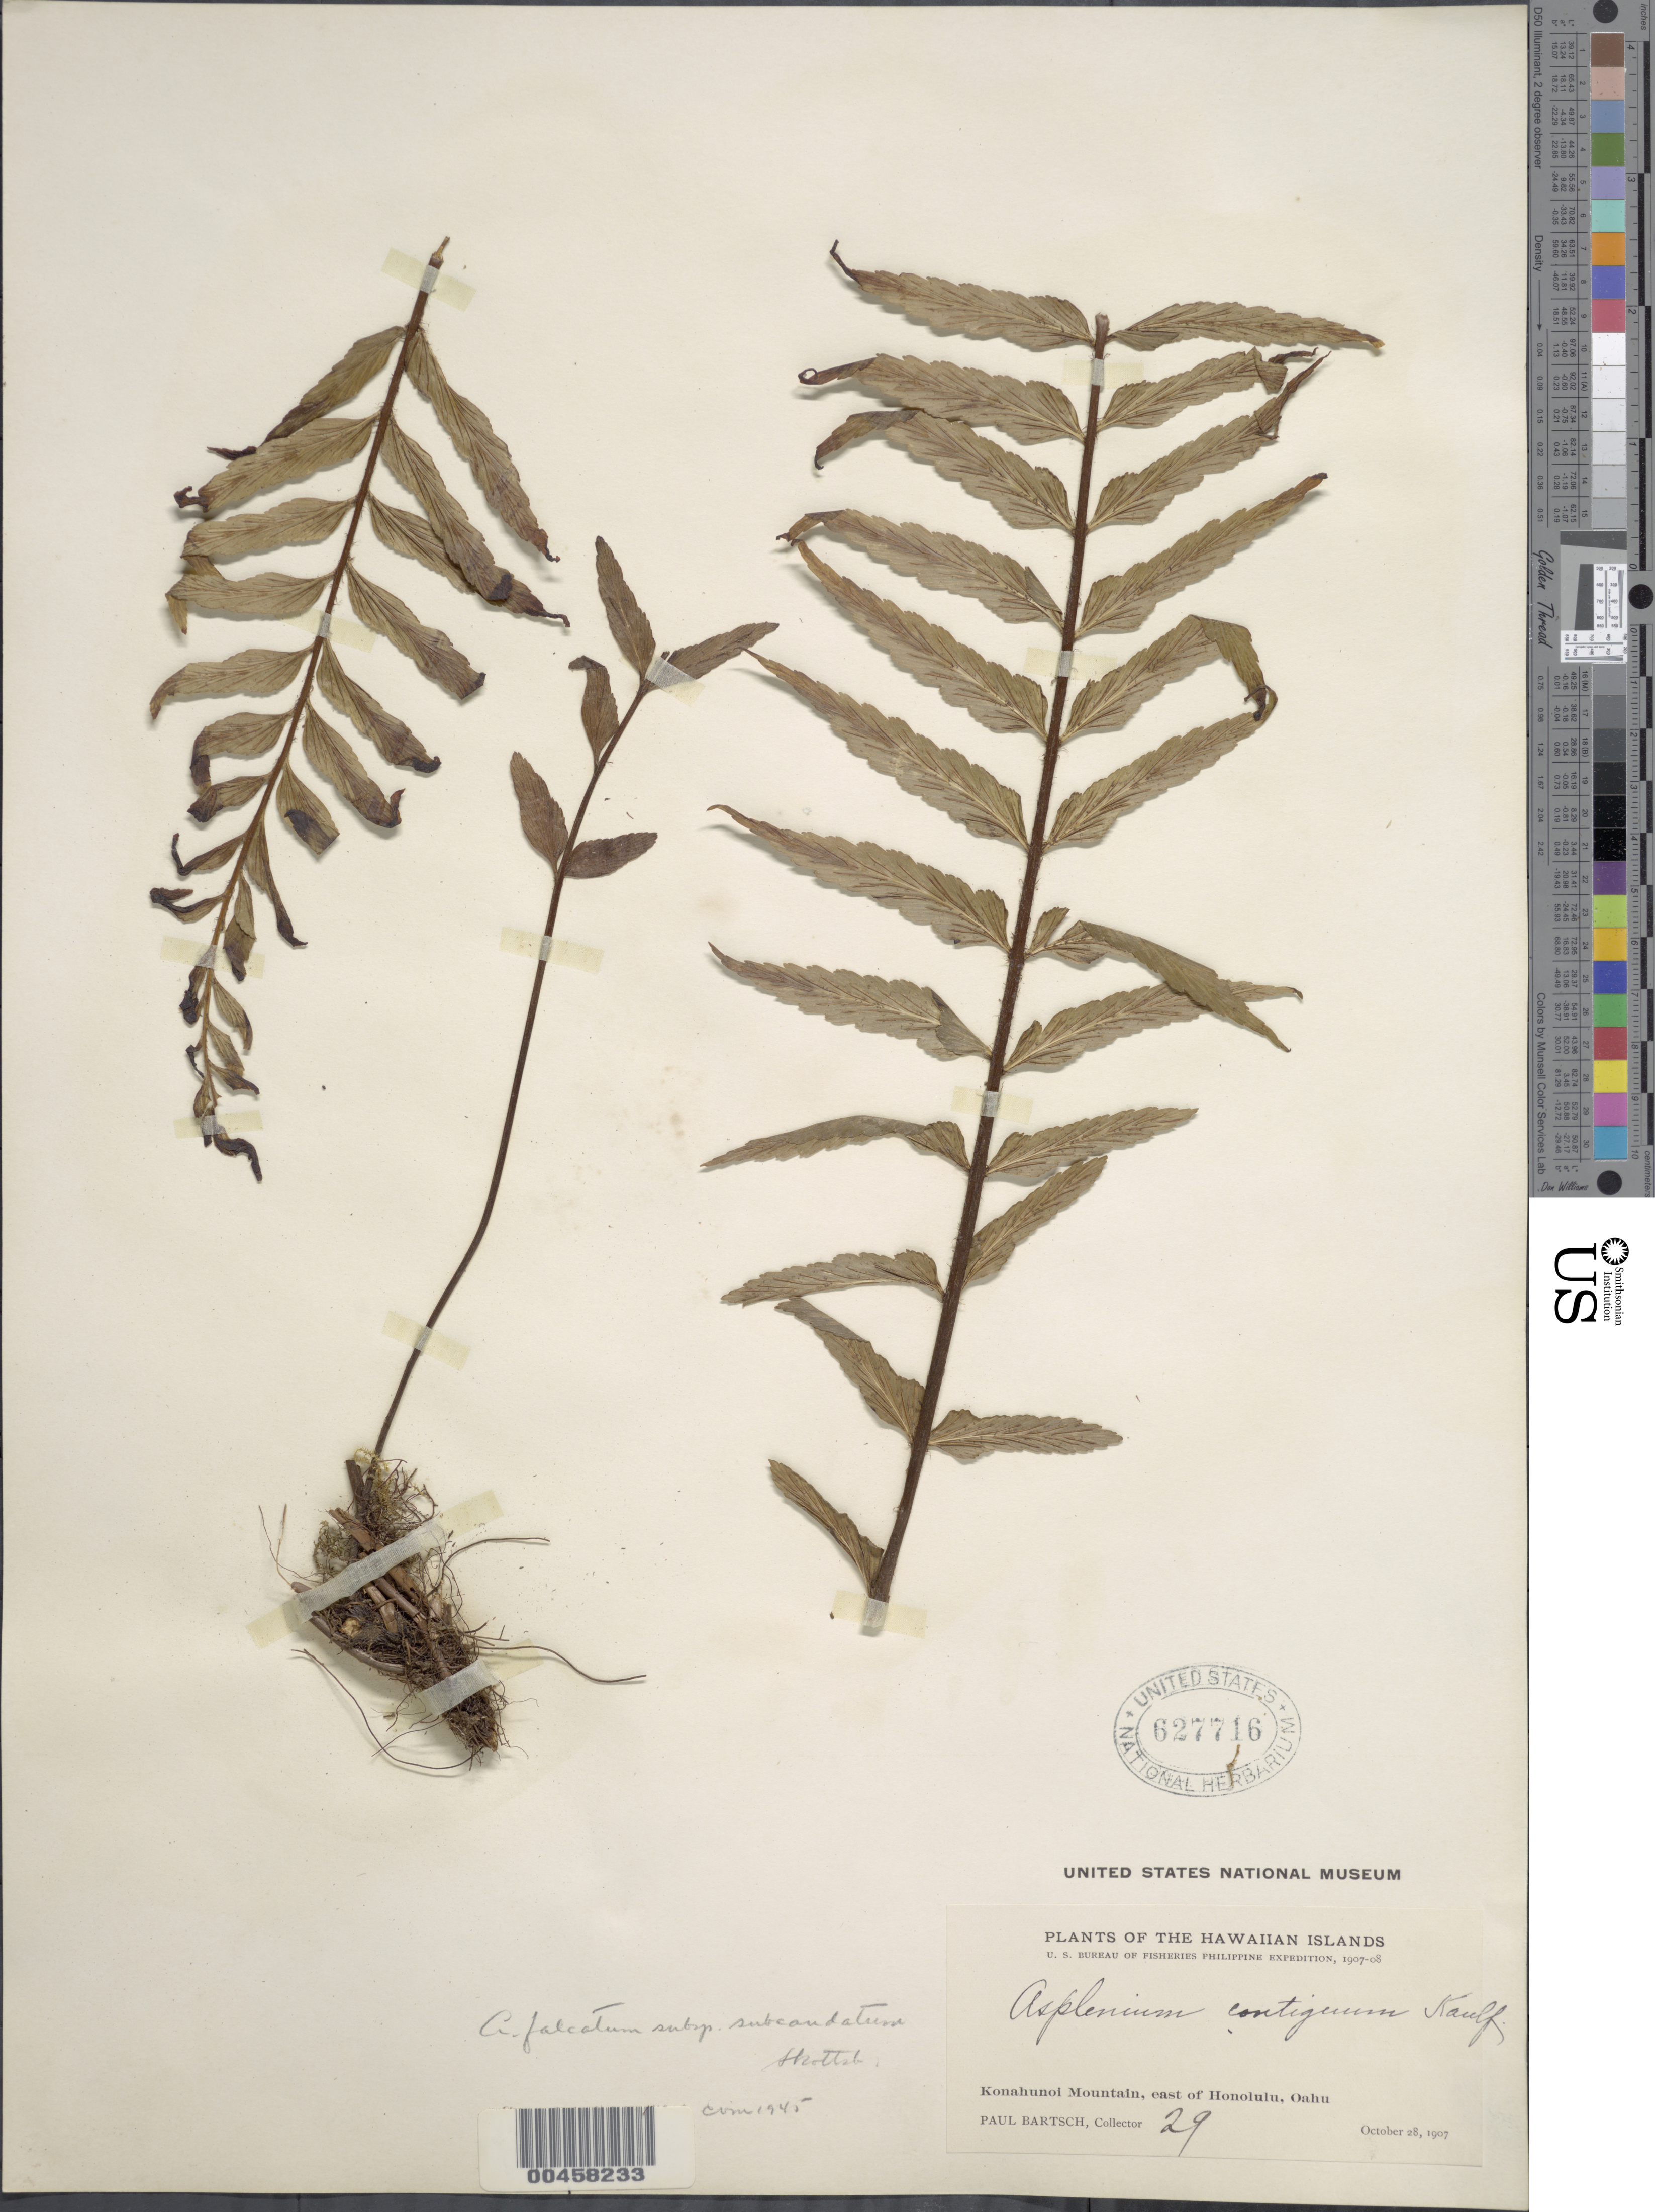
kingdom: Plantae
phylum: Tracheophyta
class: Polypodiopsida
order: Polypodiales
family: Aspleniaceae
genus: Asplenium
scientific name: Asplenium polyodon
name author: G. Forst.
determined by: Wagner, W. L., (BOT), Smithsonian Institution - National Museum of Natural History (UNITED STATES)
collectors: P. Bartsch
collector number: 29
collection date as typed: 28 Oct 1907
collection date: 1907-10-28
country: United States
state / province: Hawaii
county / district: Honolulu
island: Oahu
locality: Konahunoi Mountain, east of Honolulu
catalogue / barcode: US 627716